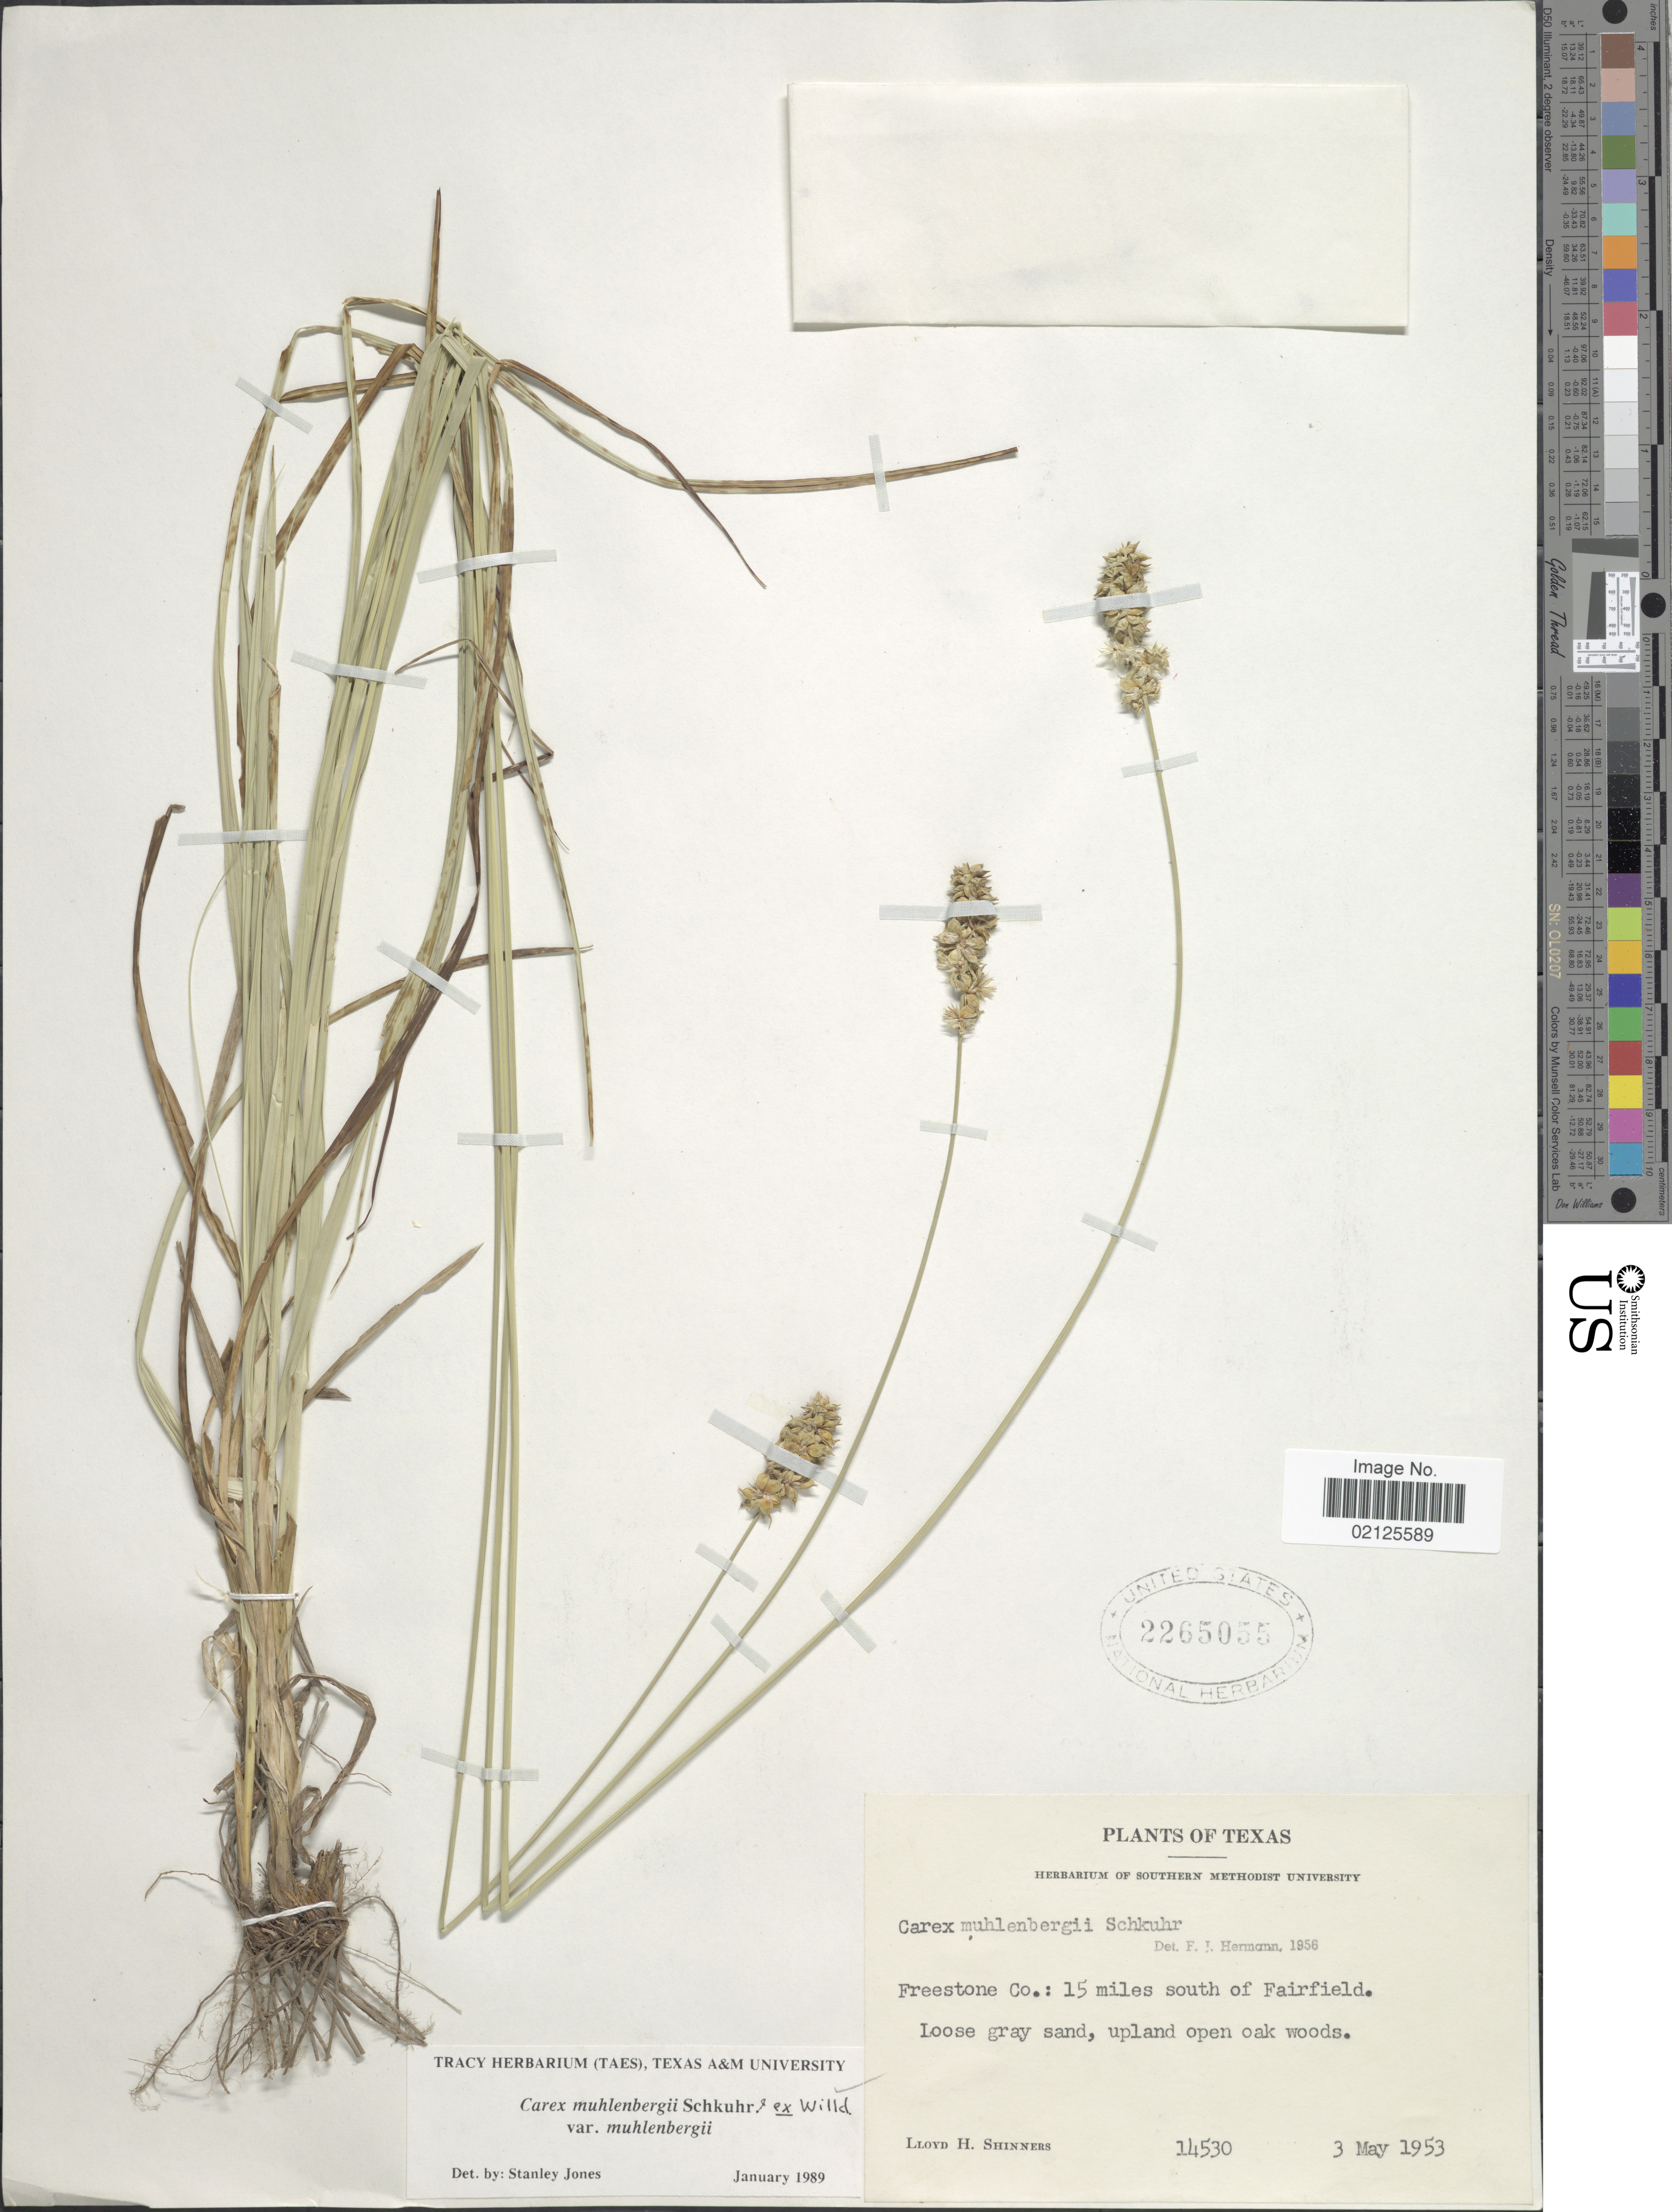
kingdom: Plantae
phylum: Tracheophyta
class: Liliopsida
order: Poales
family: Cyperaceae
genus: Carex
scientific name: Carex muehlenbergii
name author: Willd.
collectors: L. H. Shinners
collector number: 14530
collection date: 1953-05-03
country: United States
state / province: Texas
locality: Freestone Co.: 15 miles south of Fairfield. Loose gray sand, upland open oak woods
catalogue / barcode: US 2265055